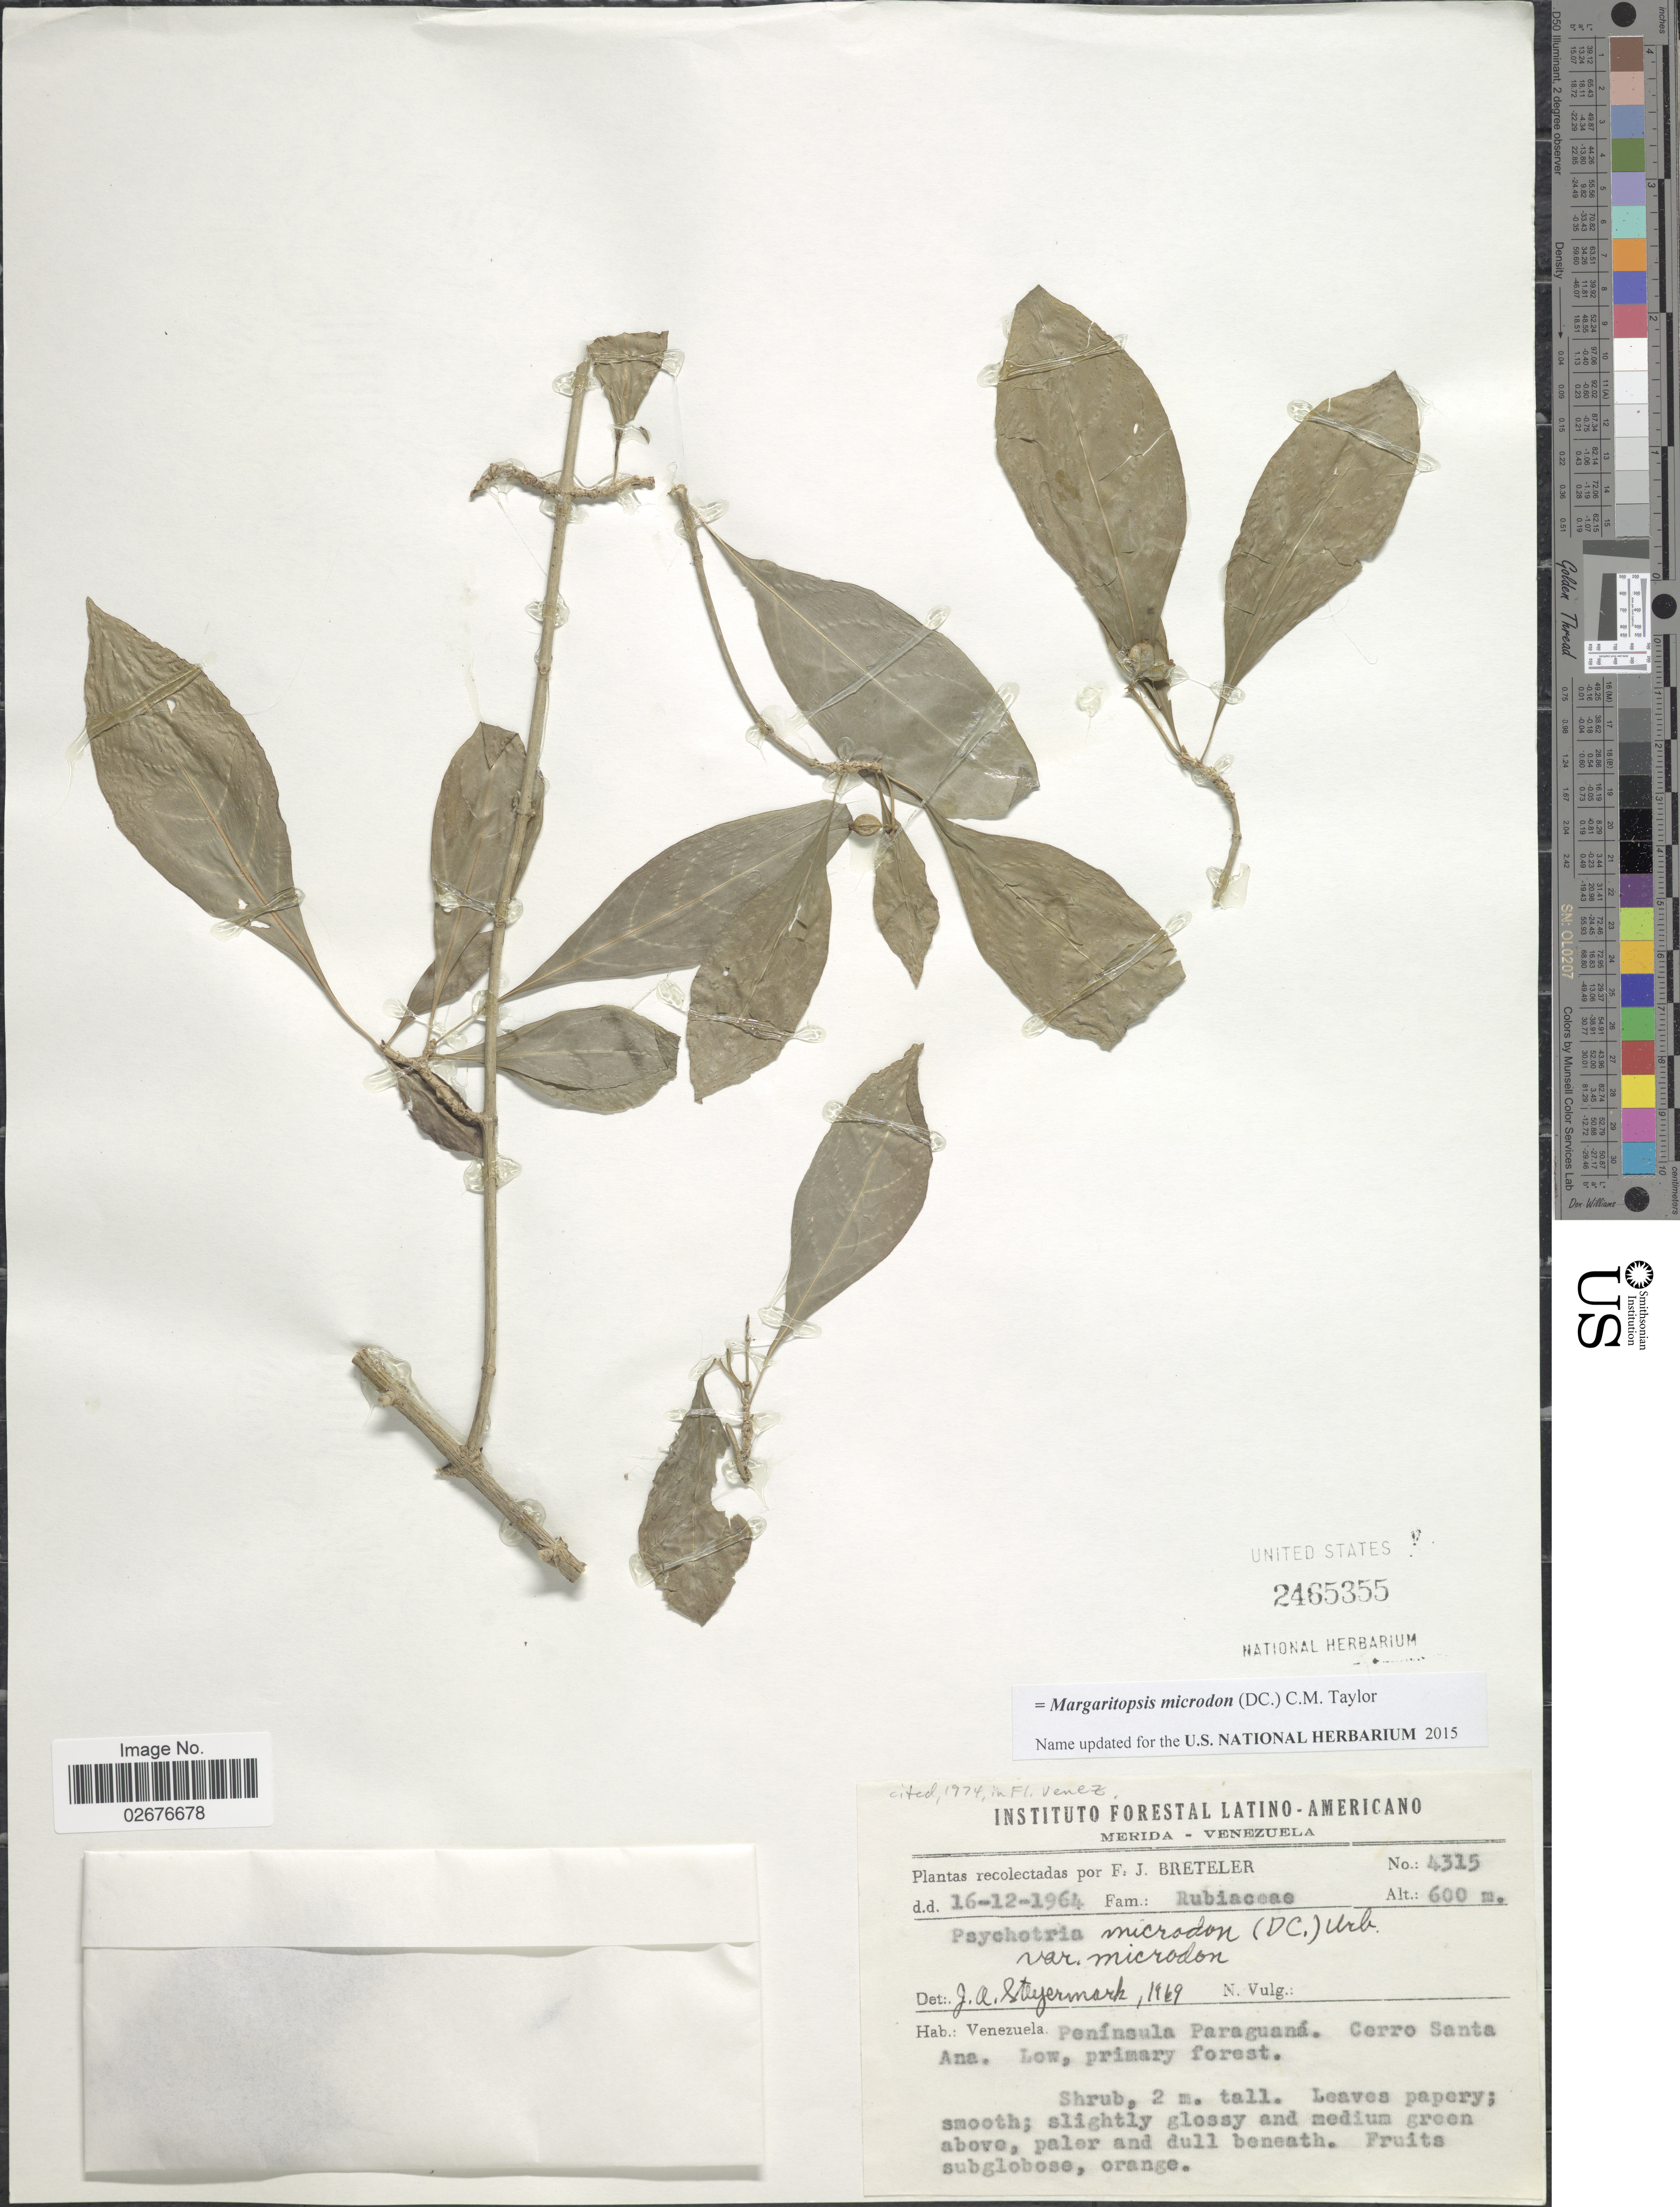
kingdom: Plantae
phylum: Tracheophyta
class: Magnoliopsida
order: Gentianales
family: Rubiaceae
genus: Margaritopsis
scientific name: Margaritopsis microdon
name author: (DC.) C.M. Taylor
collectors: F. J. Breteler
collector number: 4315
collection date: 1964-12-16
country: Venezuela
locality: Peninsula Paraguana, Cerro Santa Ana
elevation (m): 600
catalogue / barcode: US 2465355